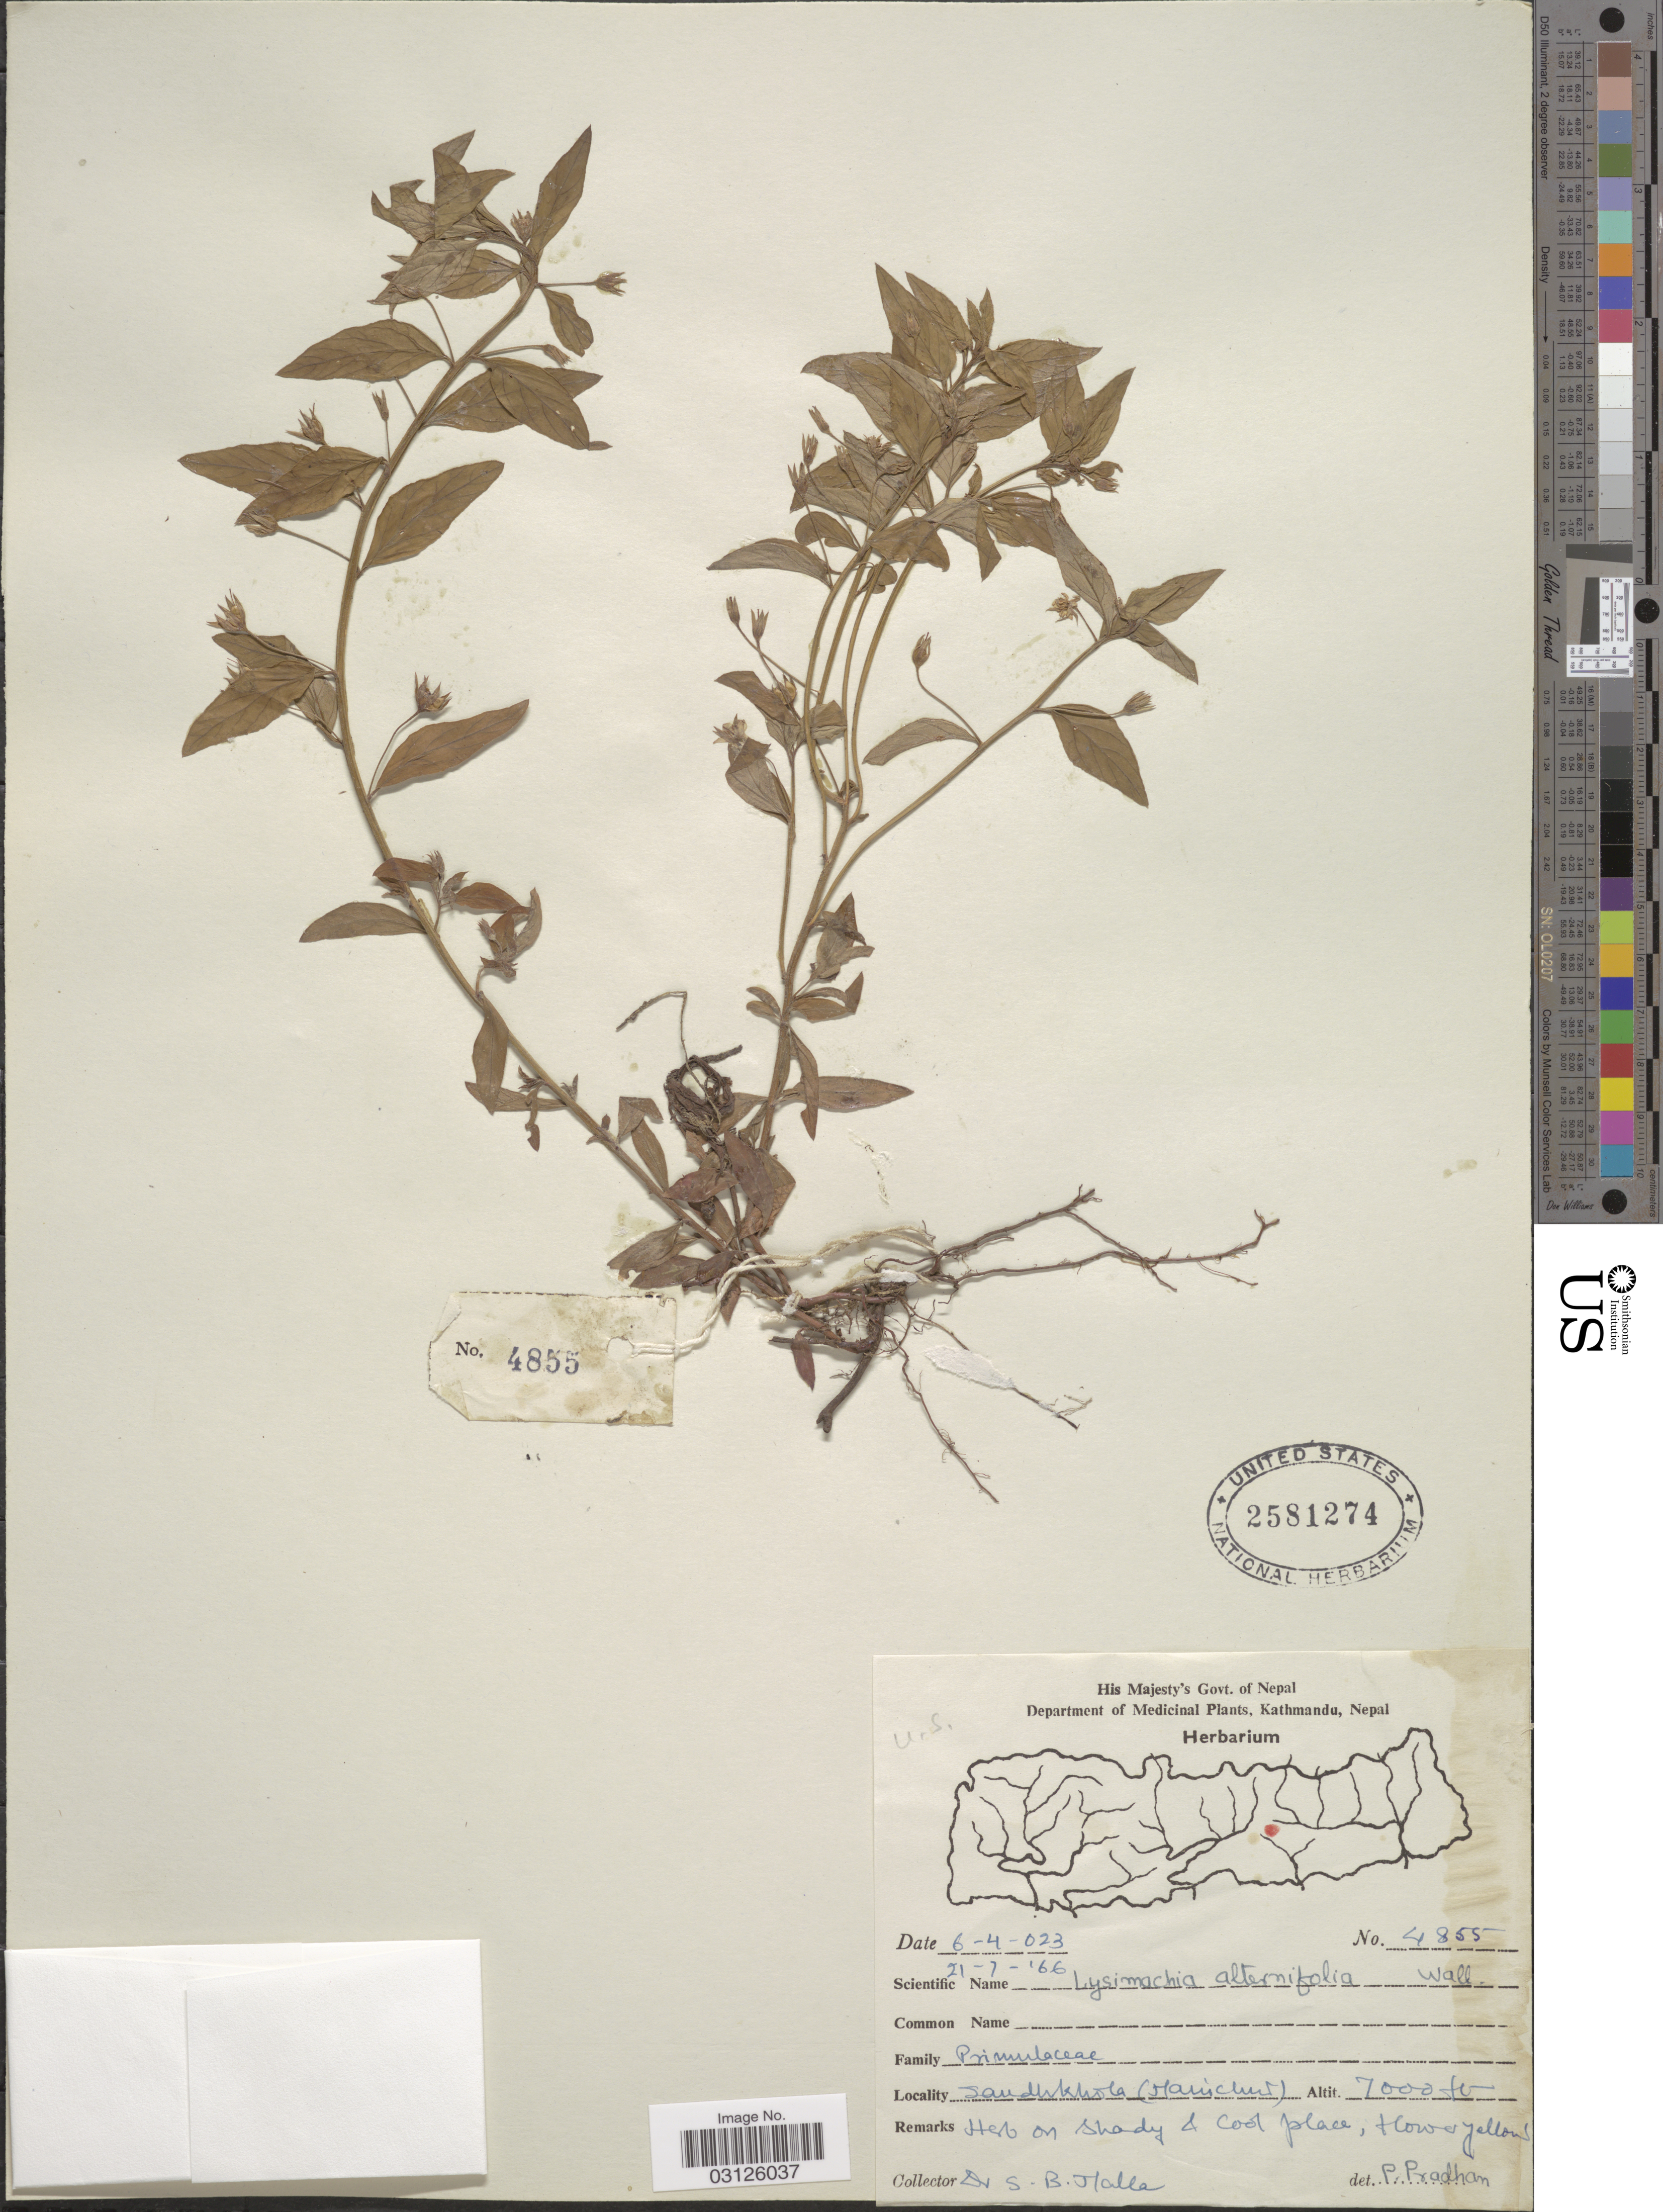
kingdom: Plantae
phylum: Tracheophyta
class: Magnoliopsida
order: Ericales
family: Primulaceae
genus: Lysimachia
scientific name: Lysimachia alternifolia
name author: Wall.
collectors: S. Malla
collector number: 4855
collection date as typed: Transcribed d/m/y: 21/7/66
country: Nepal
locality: Sandhkhola (Manichur).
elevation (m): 2134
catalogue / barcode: US 2581274